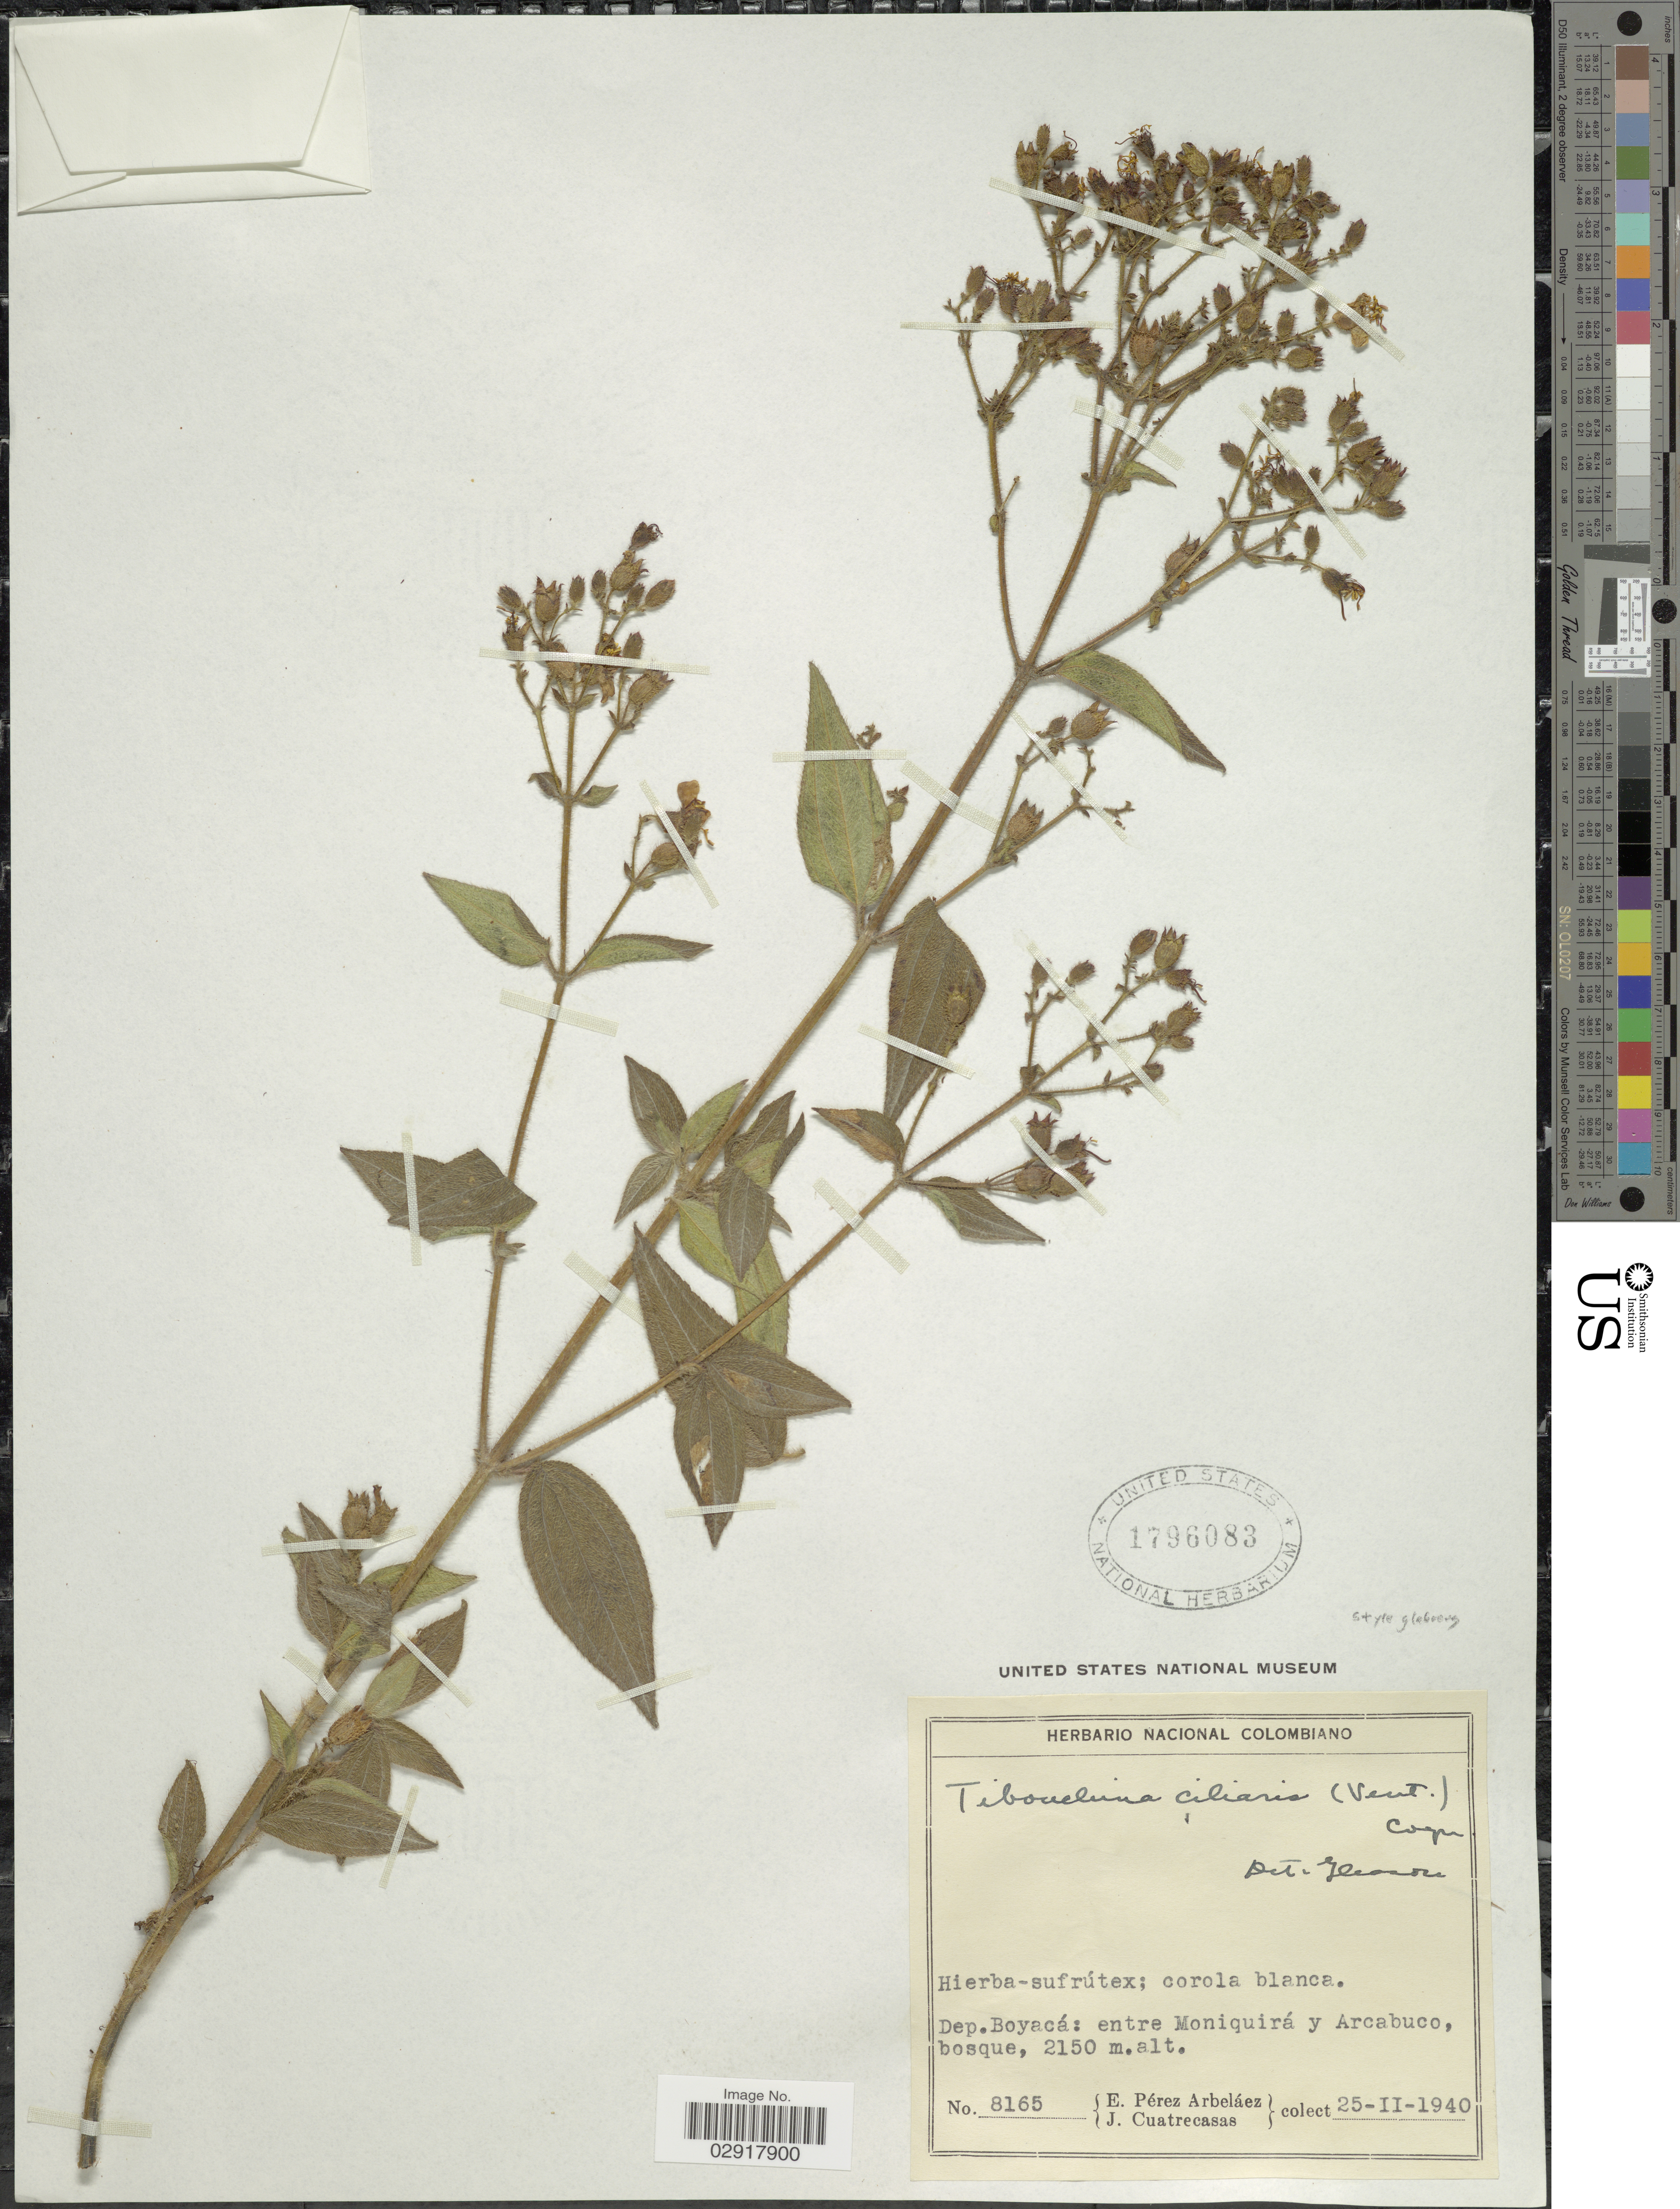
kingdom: Plantae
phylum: Tracheophyta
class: Magnoliopsida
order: Myrtales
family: Melastomataceae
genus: Chaetogastra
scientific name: Chaetogastra ciliaris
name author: (Vent.) DC.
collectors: E. Pérez Arbeláez & J. Cuatrecasas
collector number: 8165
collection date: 1940-02-25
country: Colombia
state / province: Boyacá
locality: Dep. Boyacá: entre Moniquirá y Arcabuco.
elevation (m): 2150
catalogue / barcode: US 1796083